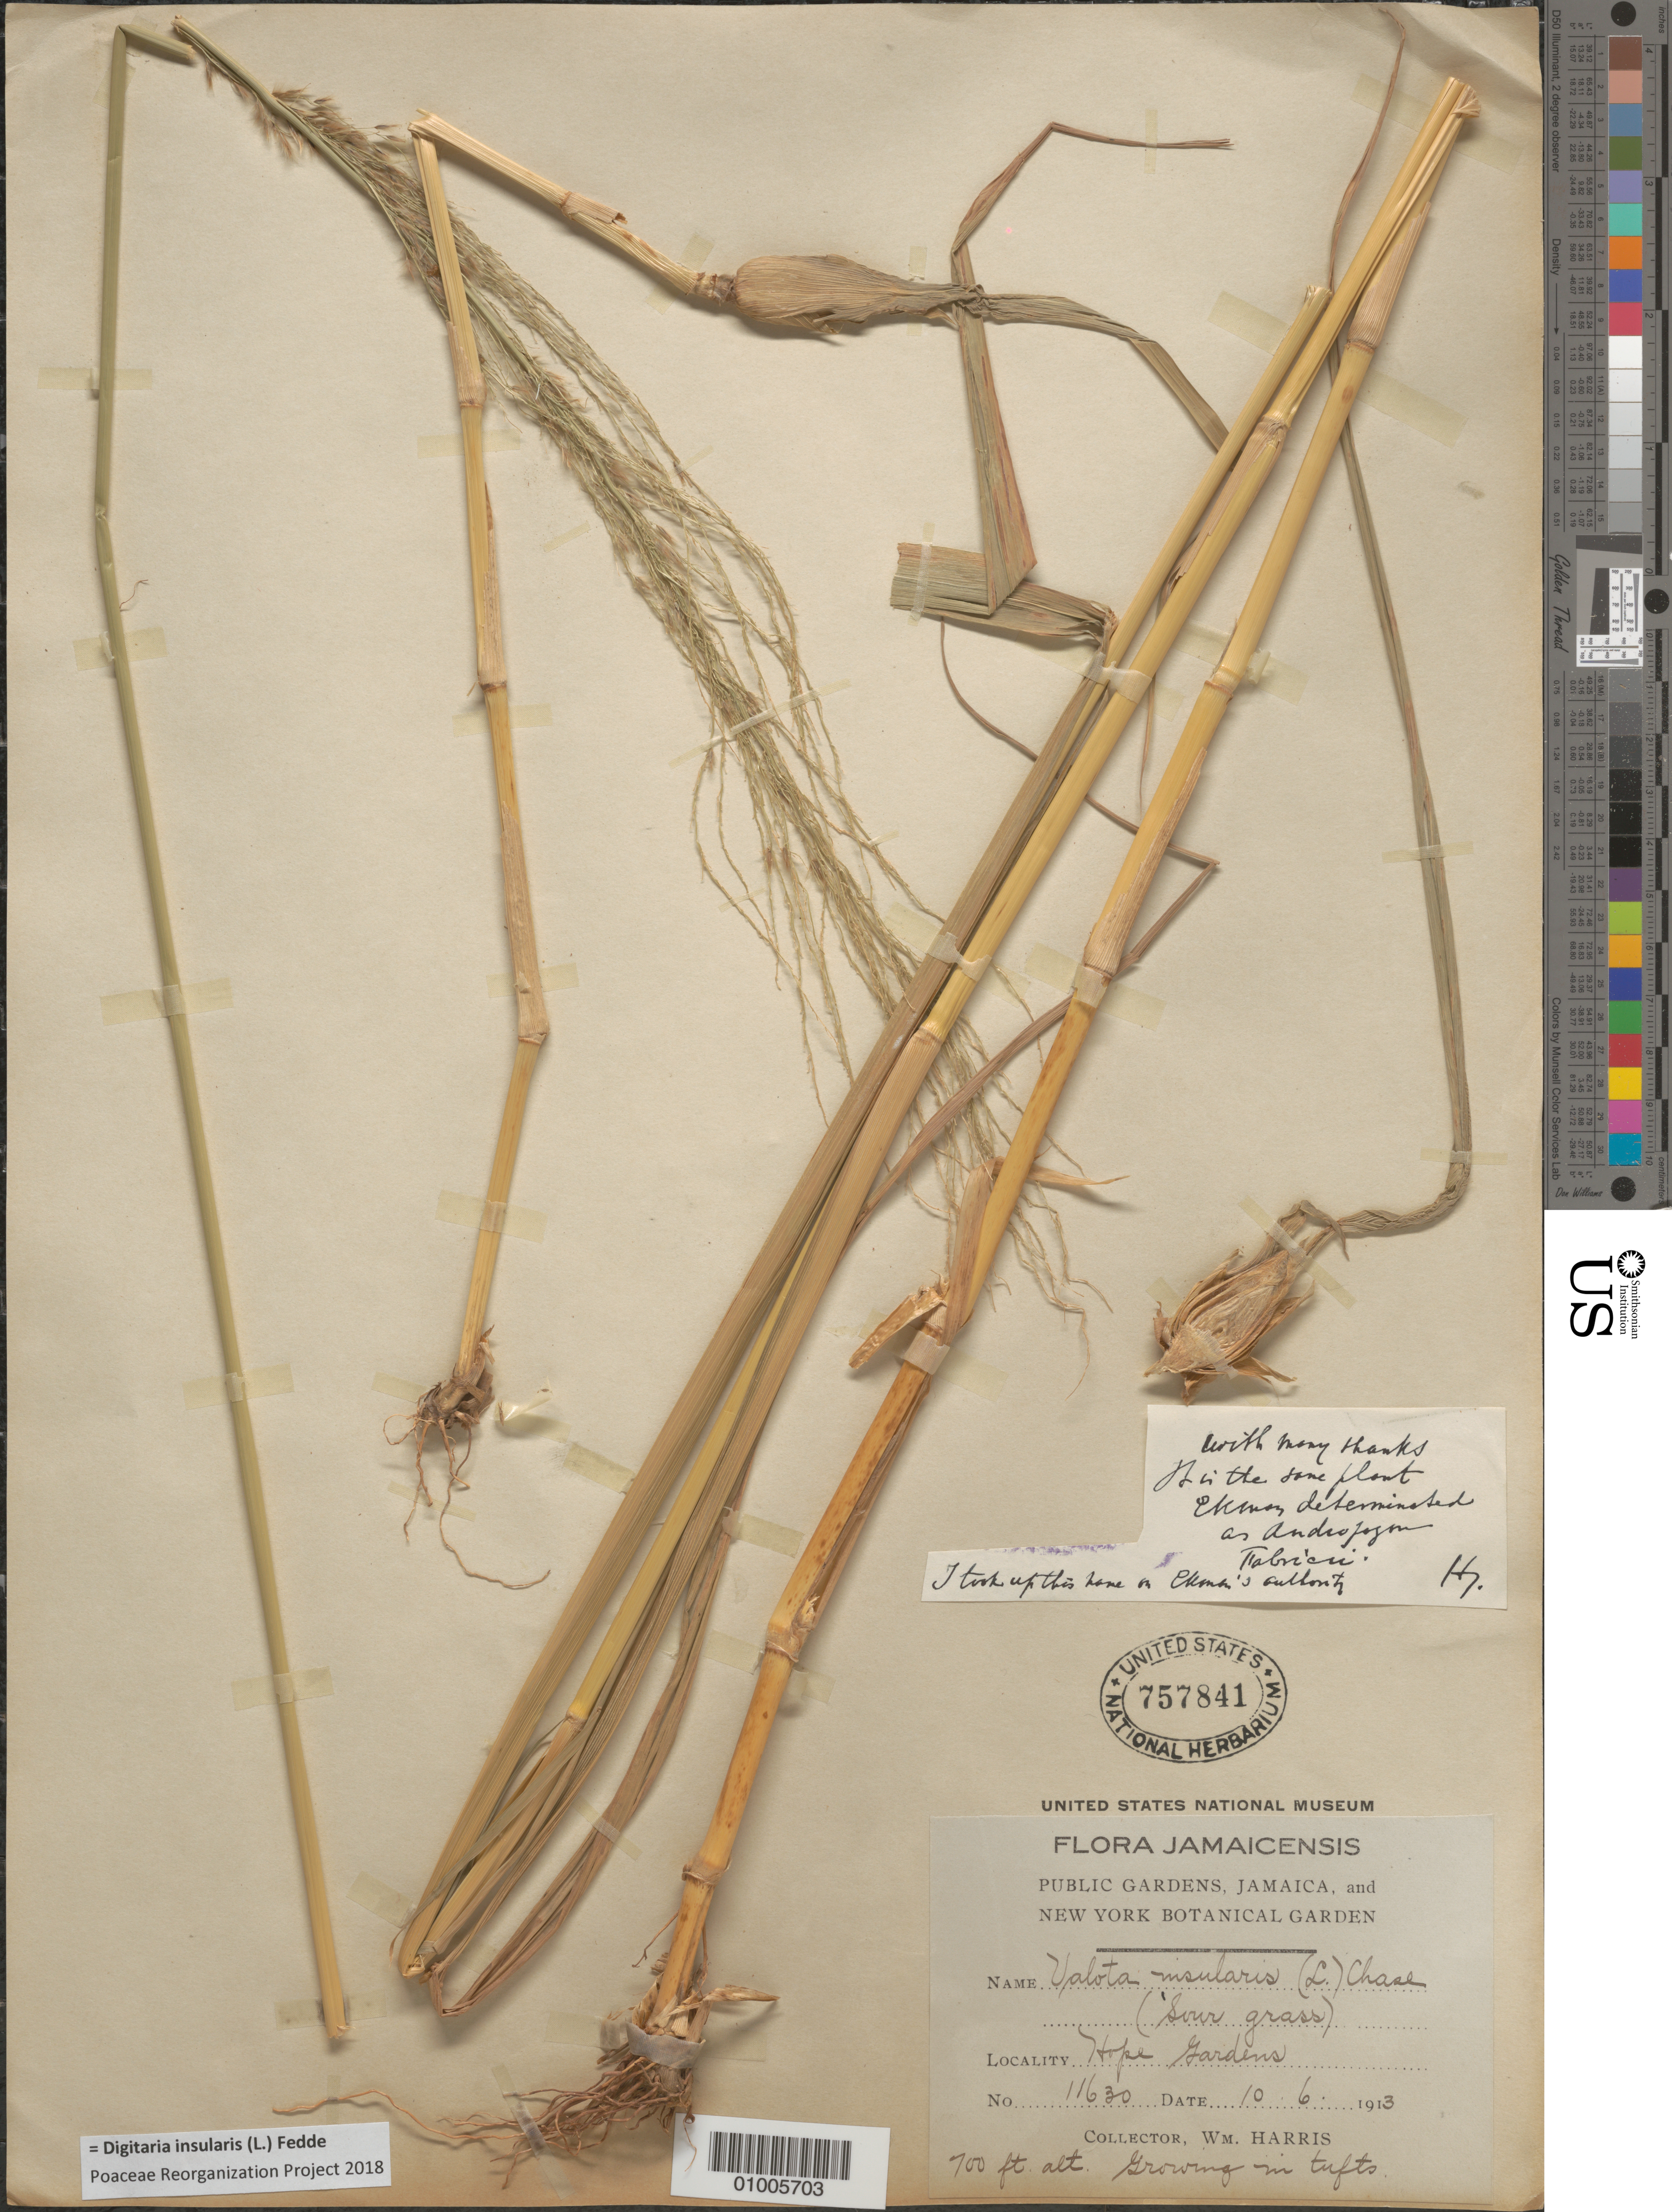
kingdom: Plantae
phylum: Tracheophyta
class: Liliopsida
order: Poales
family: Poaceae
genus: Digitaria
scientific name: Digitaria insularis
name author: (L.) Mez ex Ekman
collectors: W. H. Harris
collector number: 11630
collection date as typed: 10 Jun 1913 or 06 Oct 1913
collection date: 1913-06-10 or 1913-10-06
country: Jamaica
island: Jamaica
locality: Hope Gardens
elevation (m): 213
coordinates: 0 N, 0 E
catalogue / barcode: US 757841